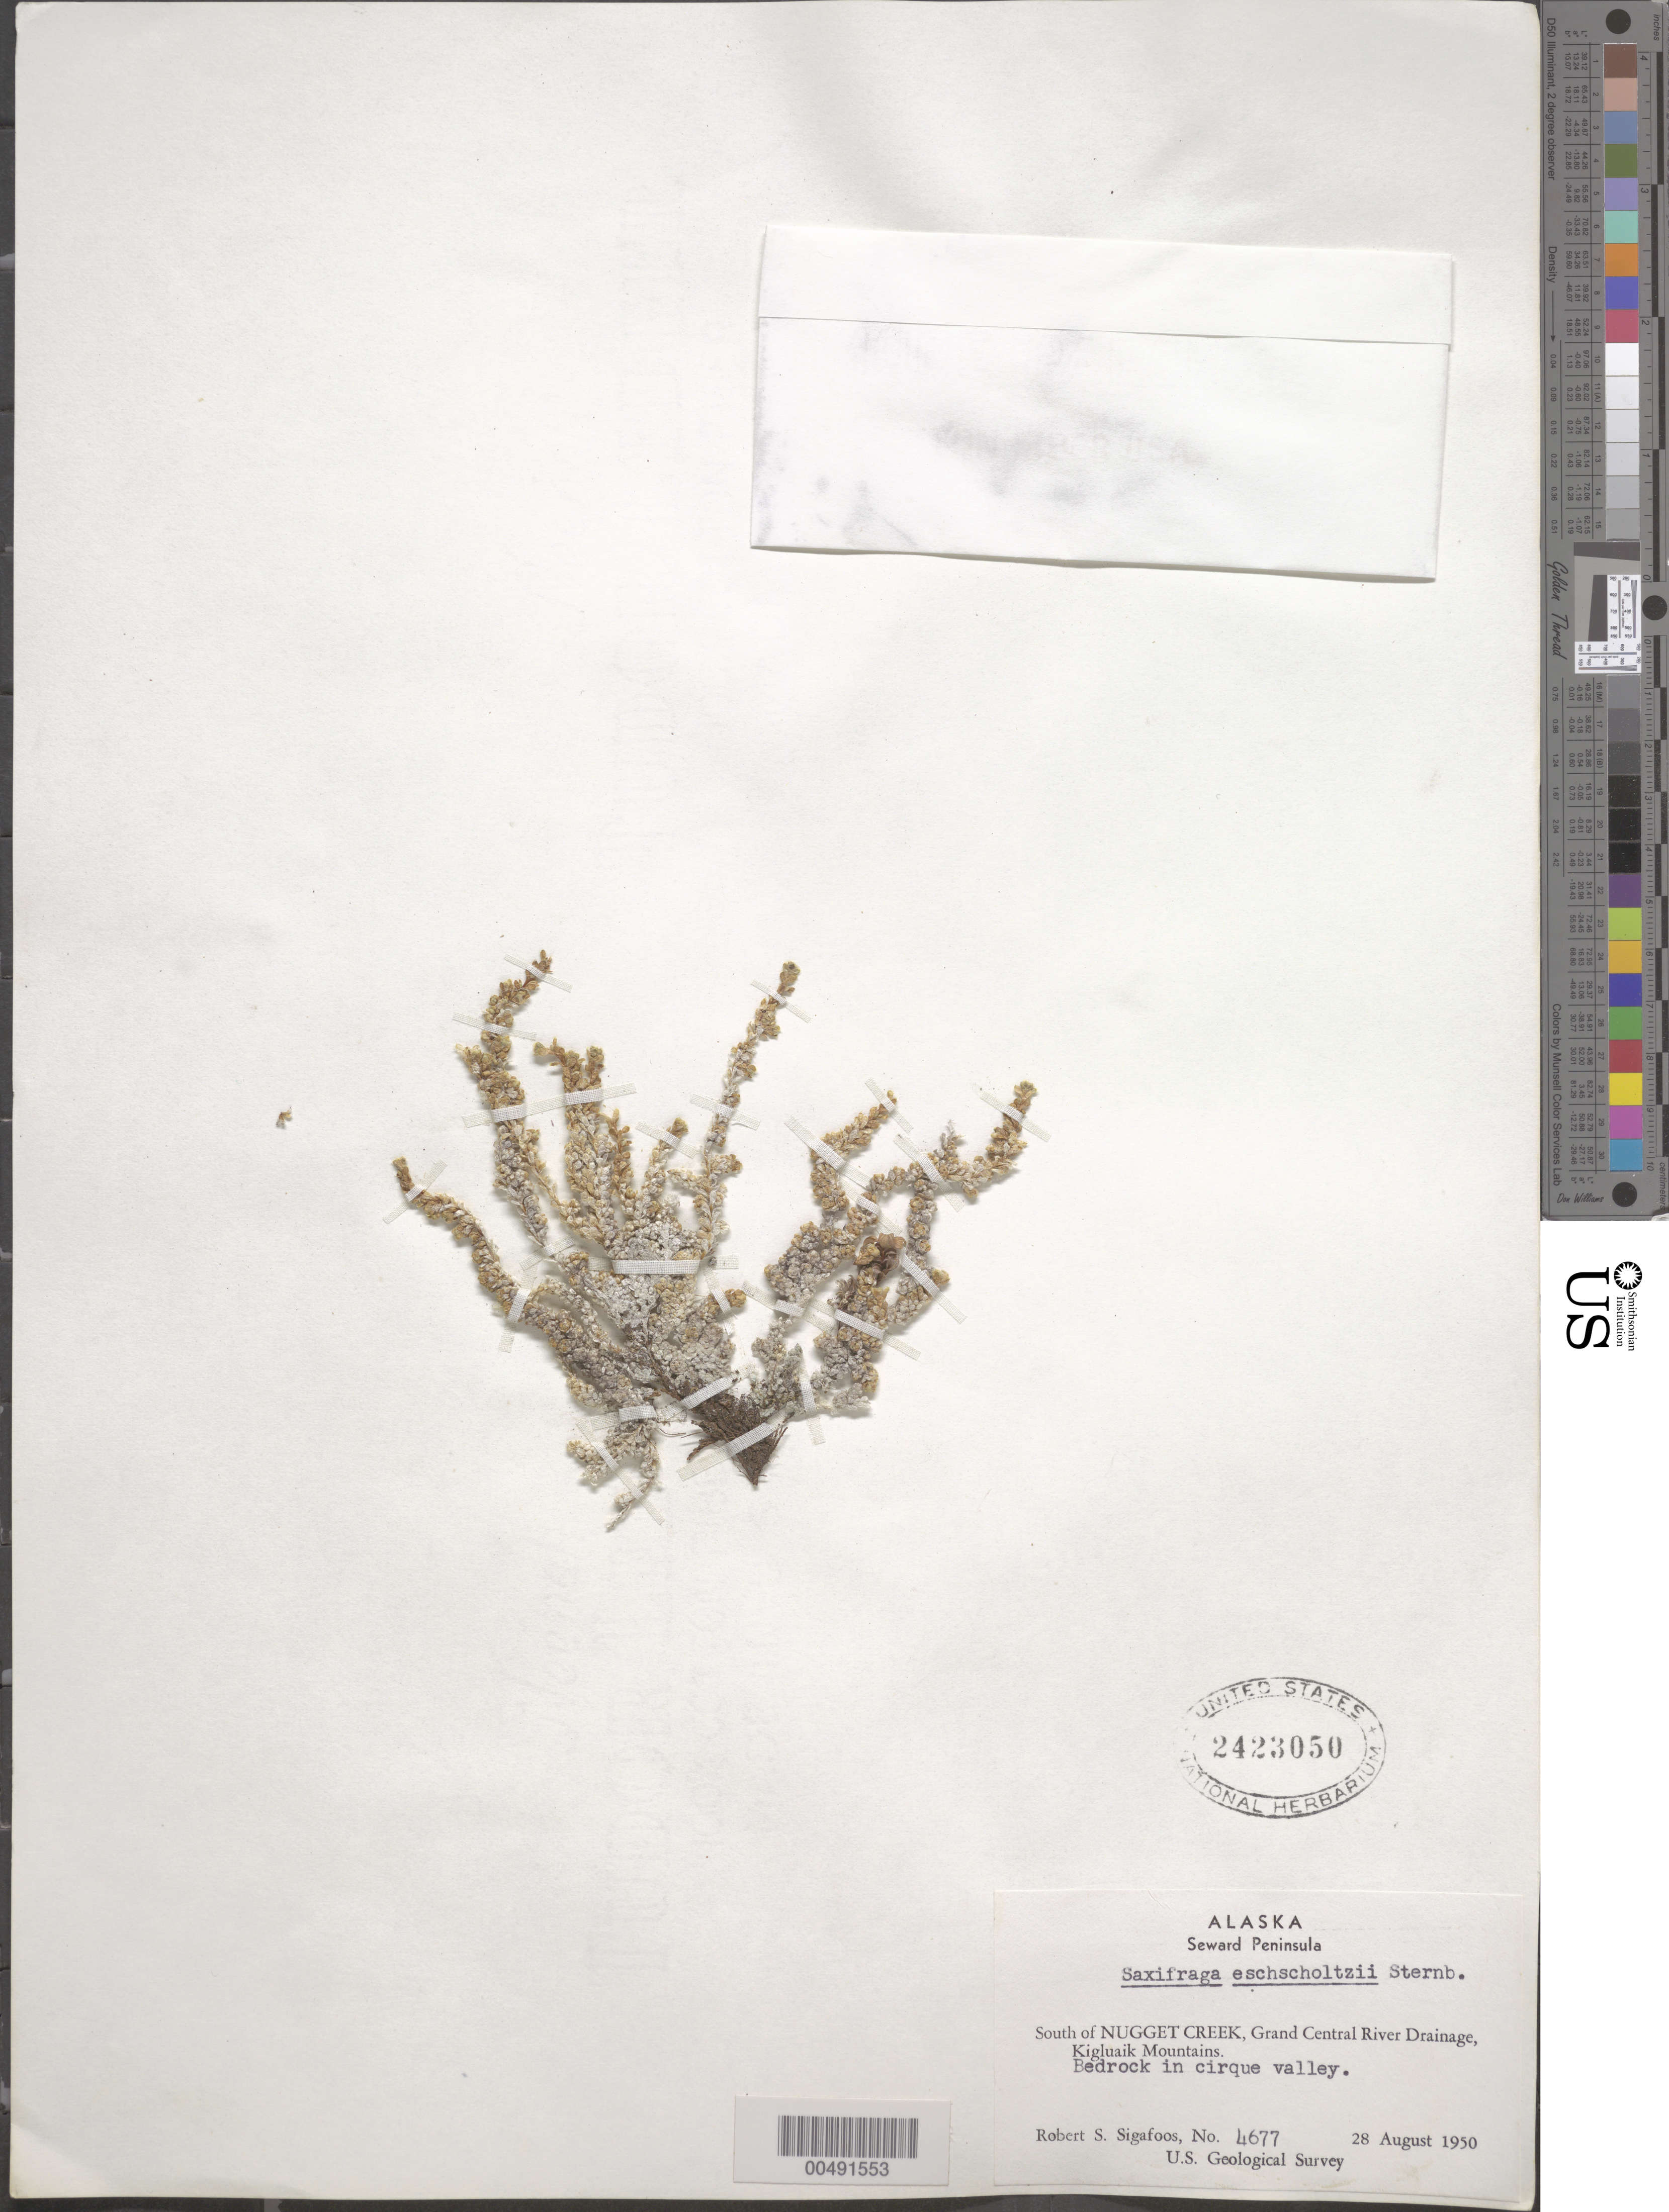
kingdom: Plantae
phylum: Tracheophyta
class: Magnoliopsida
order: Saxifragales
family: Saxifragaceae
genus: Saxifraga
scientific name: Saxifraga eschscholtzii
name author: Sternb.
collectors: R. Sigafoos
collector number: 4677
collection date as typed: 28 Aug 1950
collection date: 1950-08-28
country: United States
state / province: Alaska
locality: Seward Peninsula, Kigluaik Mountains, Grand Central River Drainage, south of Nugget Creek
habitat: bedrock in cirque valley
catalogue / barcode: US 2423050